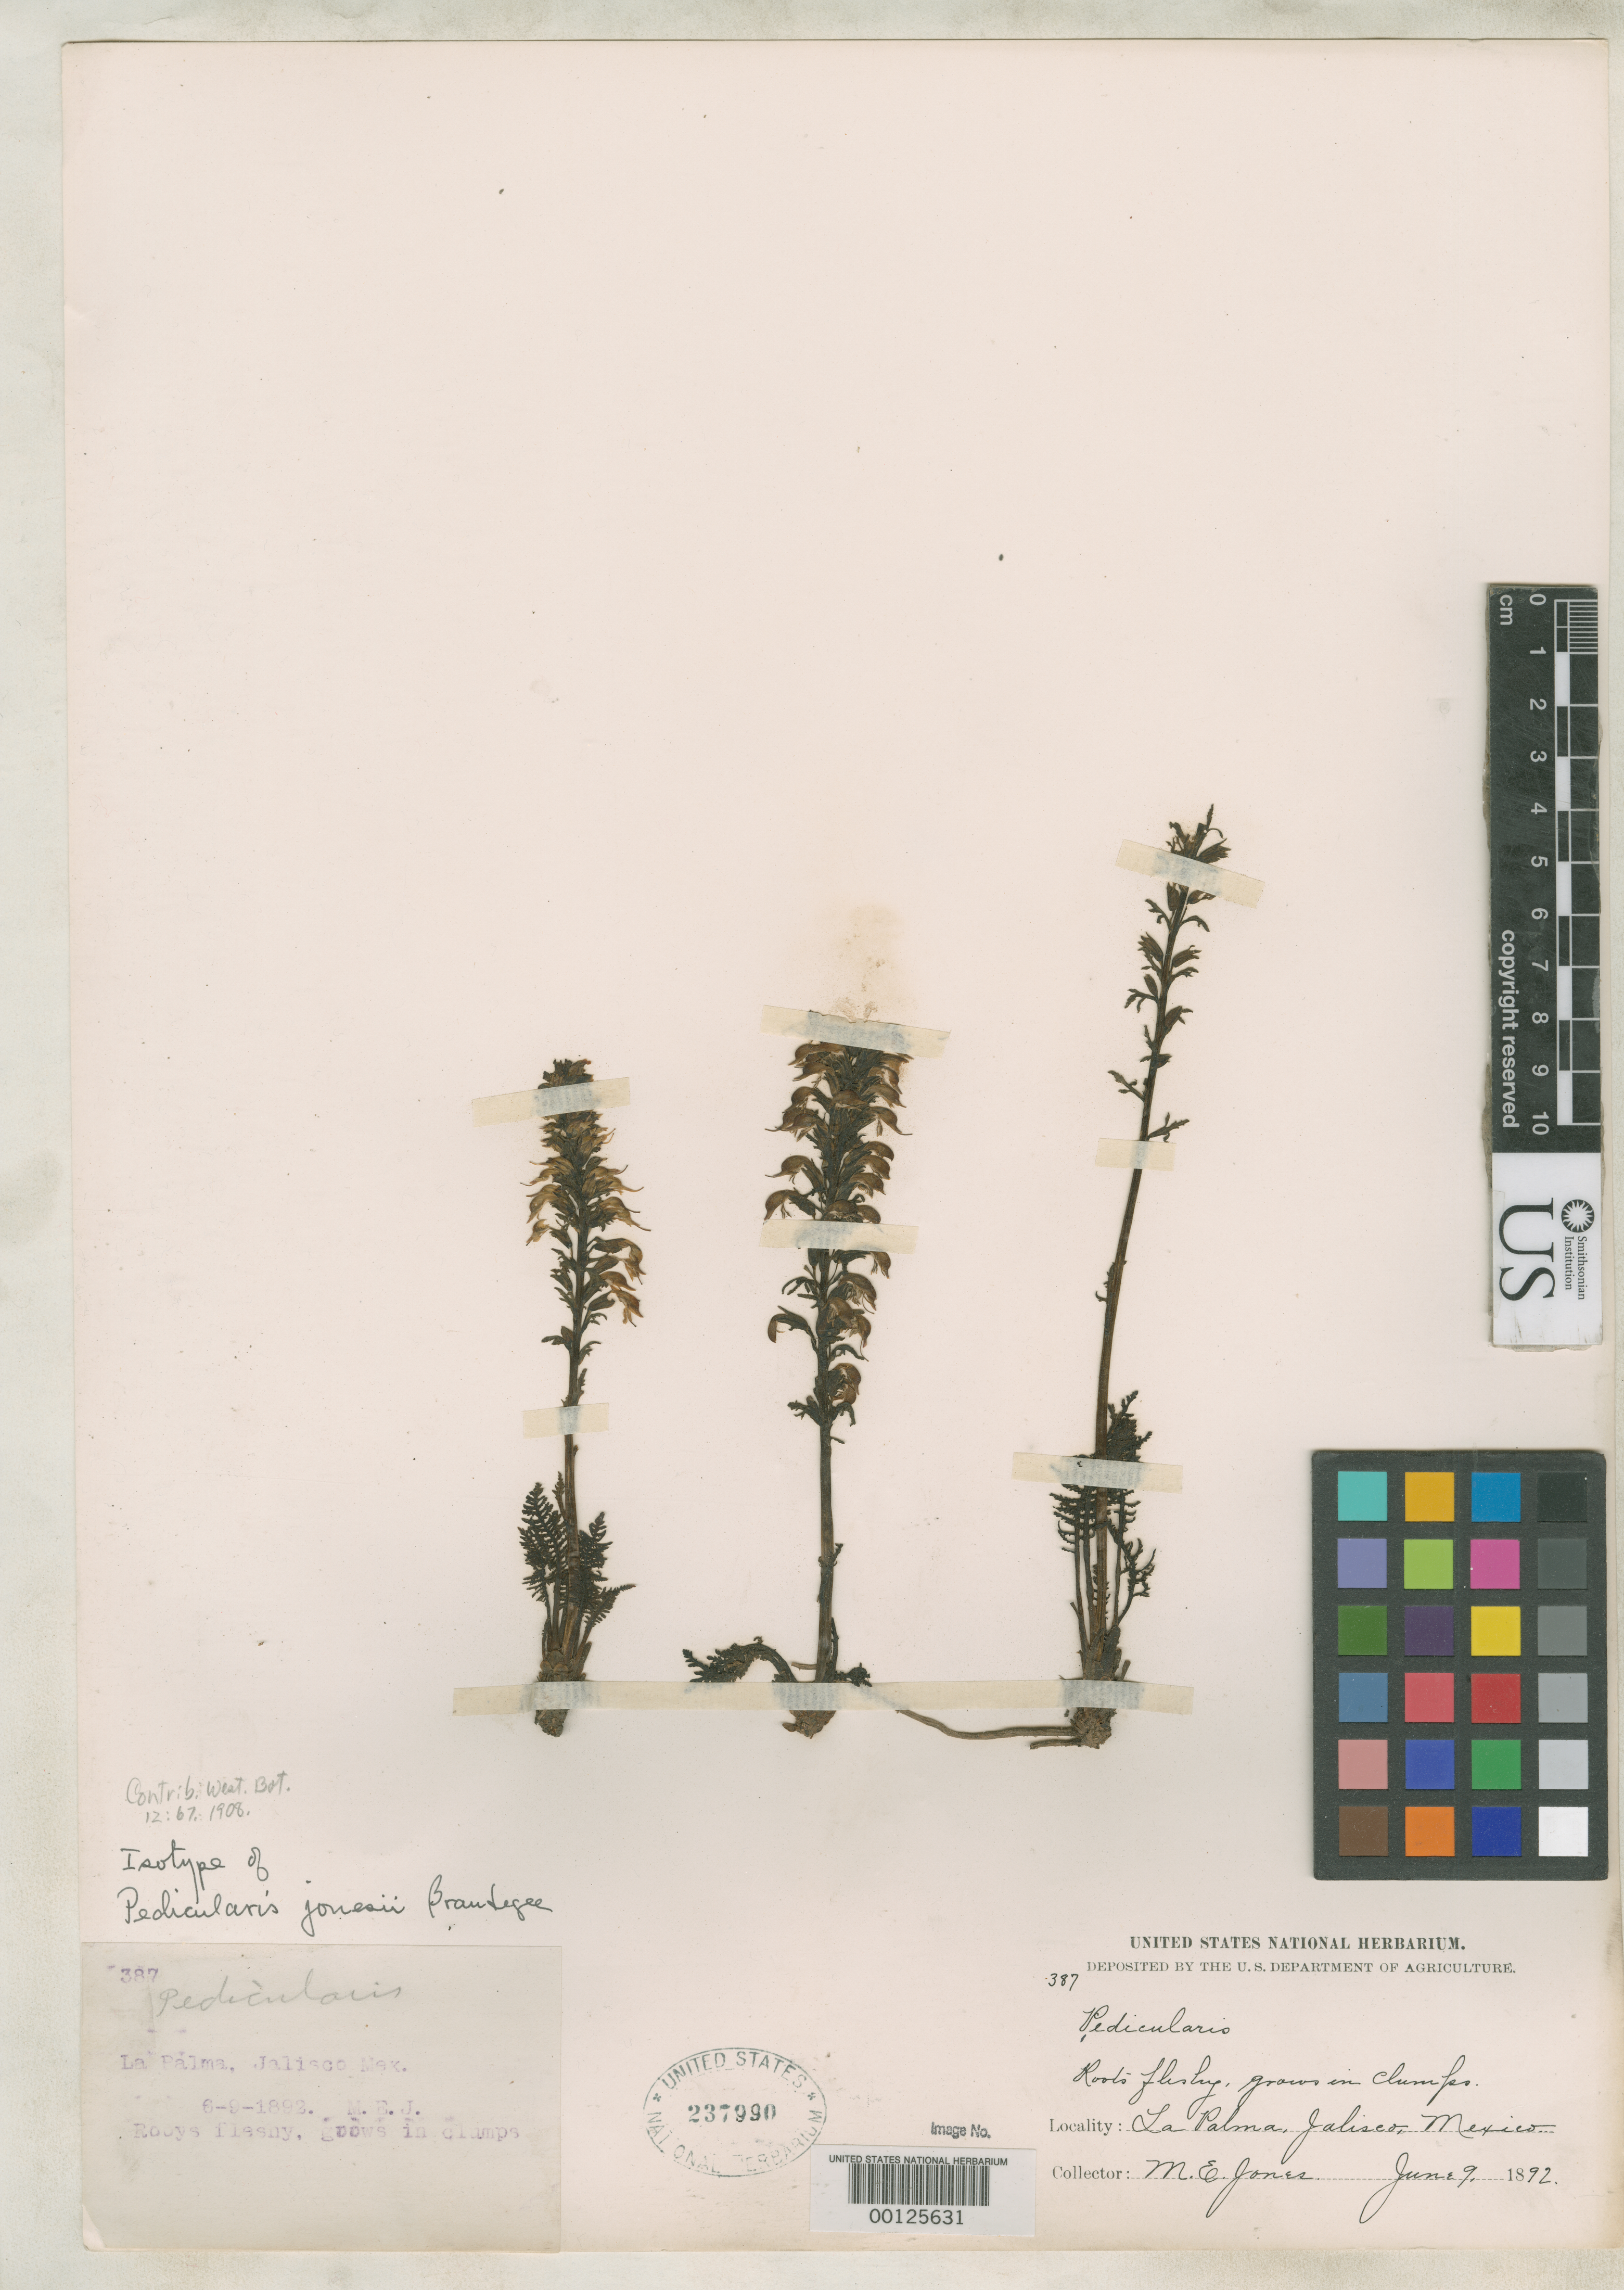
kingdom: Plantae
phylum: Tracheophyta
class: Magnoliopsida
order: Lamiales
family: Orobanchaceae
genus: Pedicularis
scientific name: Pedicularis jonesii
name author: Brandegee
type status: Isotype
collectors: M. E. Jones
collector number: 387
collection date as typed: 09 Jun 1892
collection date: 1892-06-09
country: Mexico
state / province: Jalisco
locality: La Palma.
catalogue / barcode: US 237990